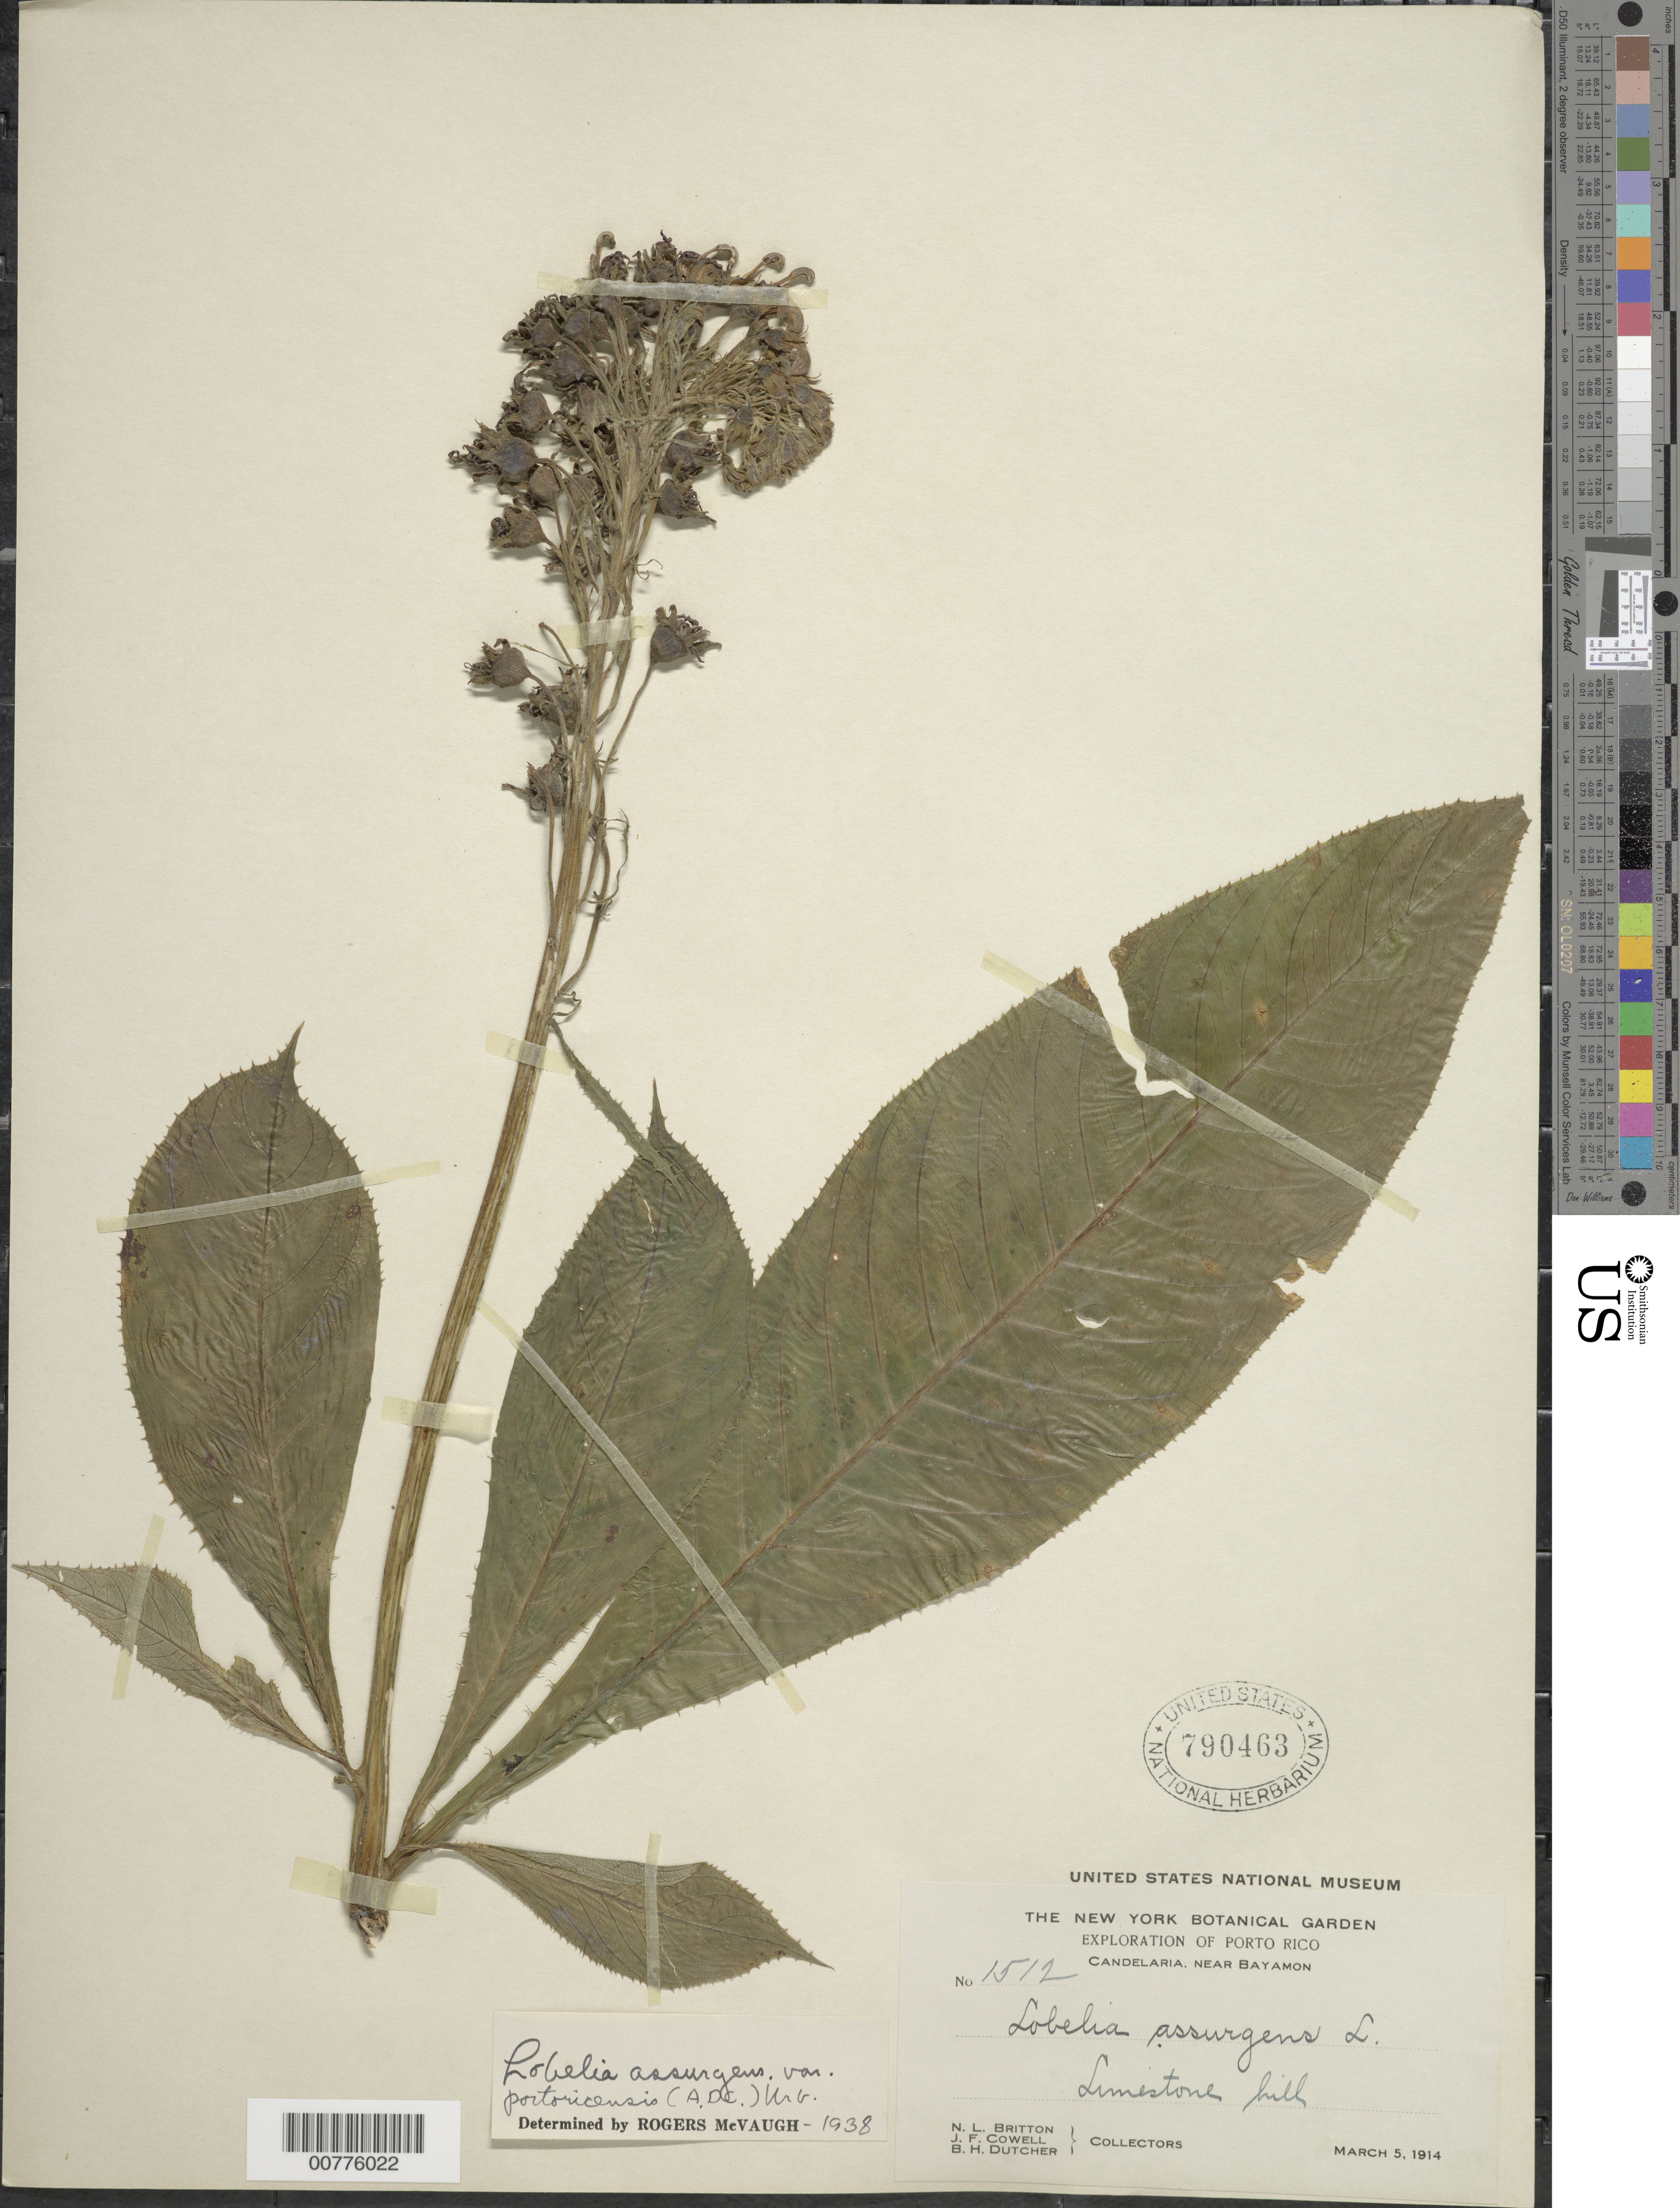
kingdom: Plantae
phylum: Tracheophyta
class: Magnoliopsida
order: Asterales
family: Campanulaceae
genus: Lobelia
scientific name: Lobelia assurgens var. portoricensis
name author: (DC.) Urb.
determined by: McVaugh, R.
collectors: N. Britton, J. F. Cowell & B. H. Dutcher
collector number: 1512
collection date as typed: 05 Mar 1914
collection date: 1914-03-05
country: Puerto Rico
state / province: Toa Baja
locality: Candelaria, near Bayamon. Limestone hill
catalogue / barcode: US 790463